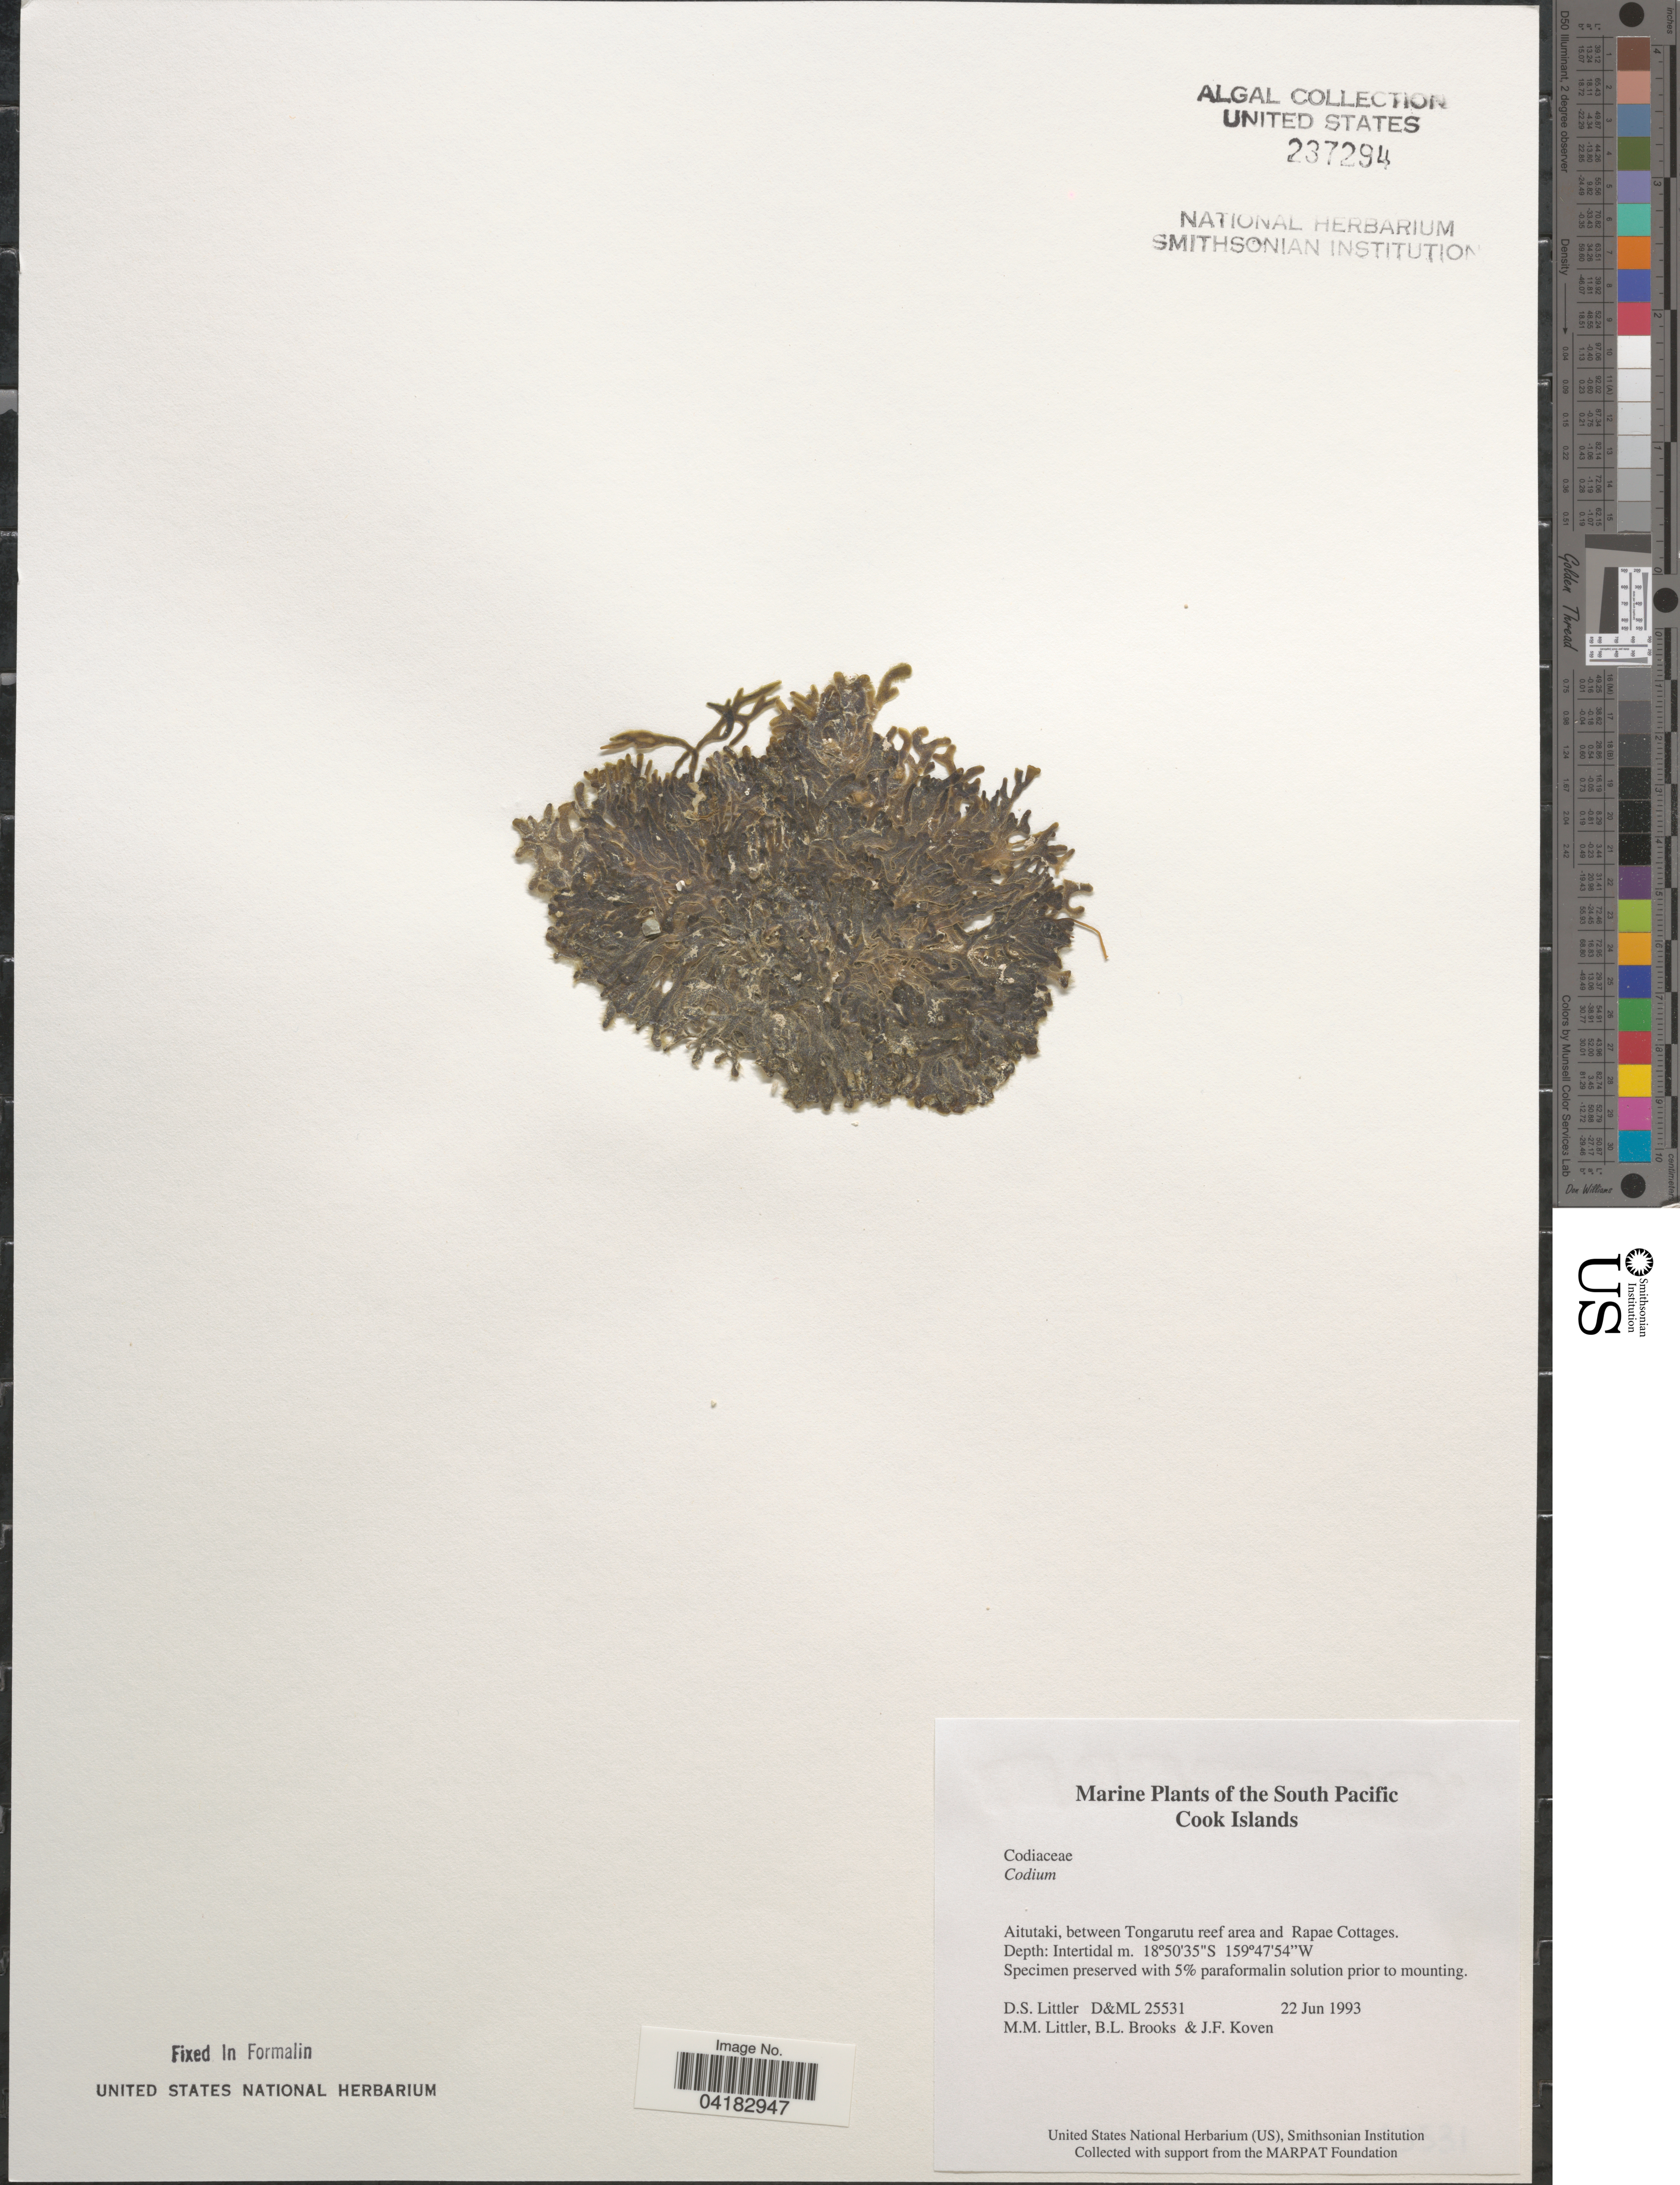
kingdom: Plantae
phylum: Chlorophyta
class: Ulvophyceae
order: Bryopsidales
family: Codiaceae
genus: Codium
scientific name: Codium sp.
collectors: D. S. Littler, B. Brooks & J. Koven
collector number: D&ML25531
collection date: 1993-06-22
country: Cook Islands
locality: South Pacific. Aitutaki, between Tongarutu reef area and Rapae Cottages.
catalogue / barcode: US 237294